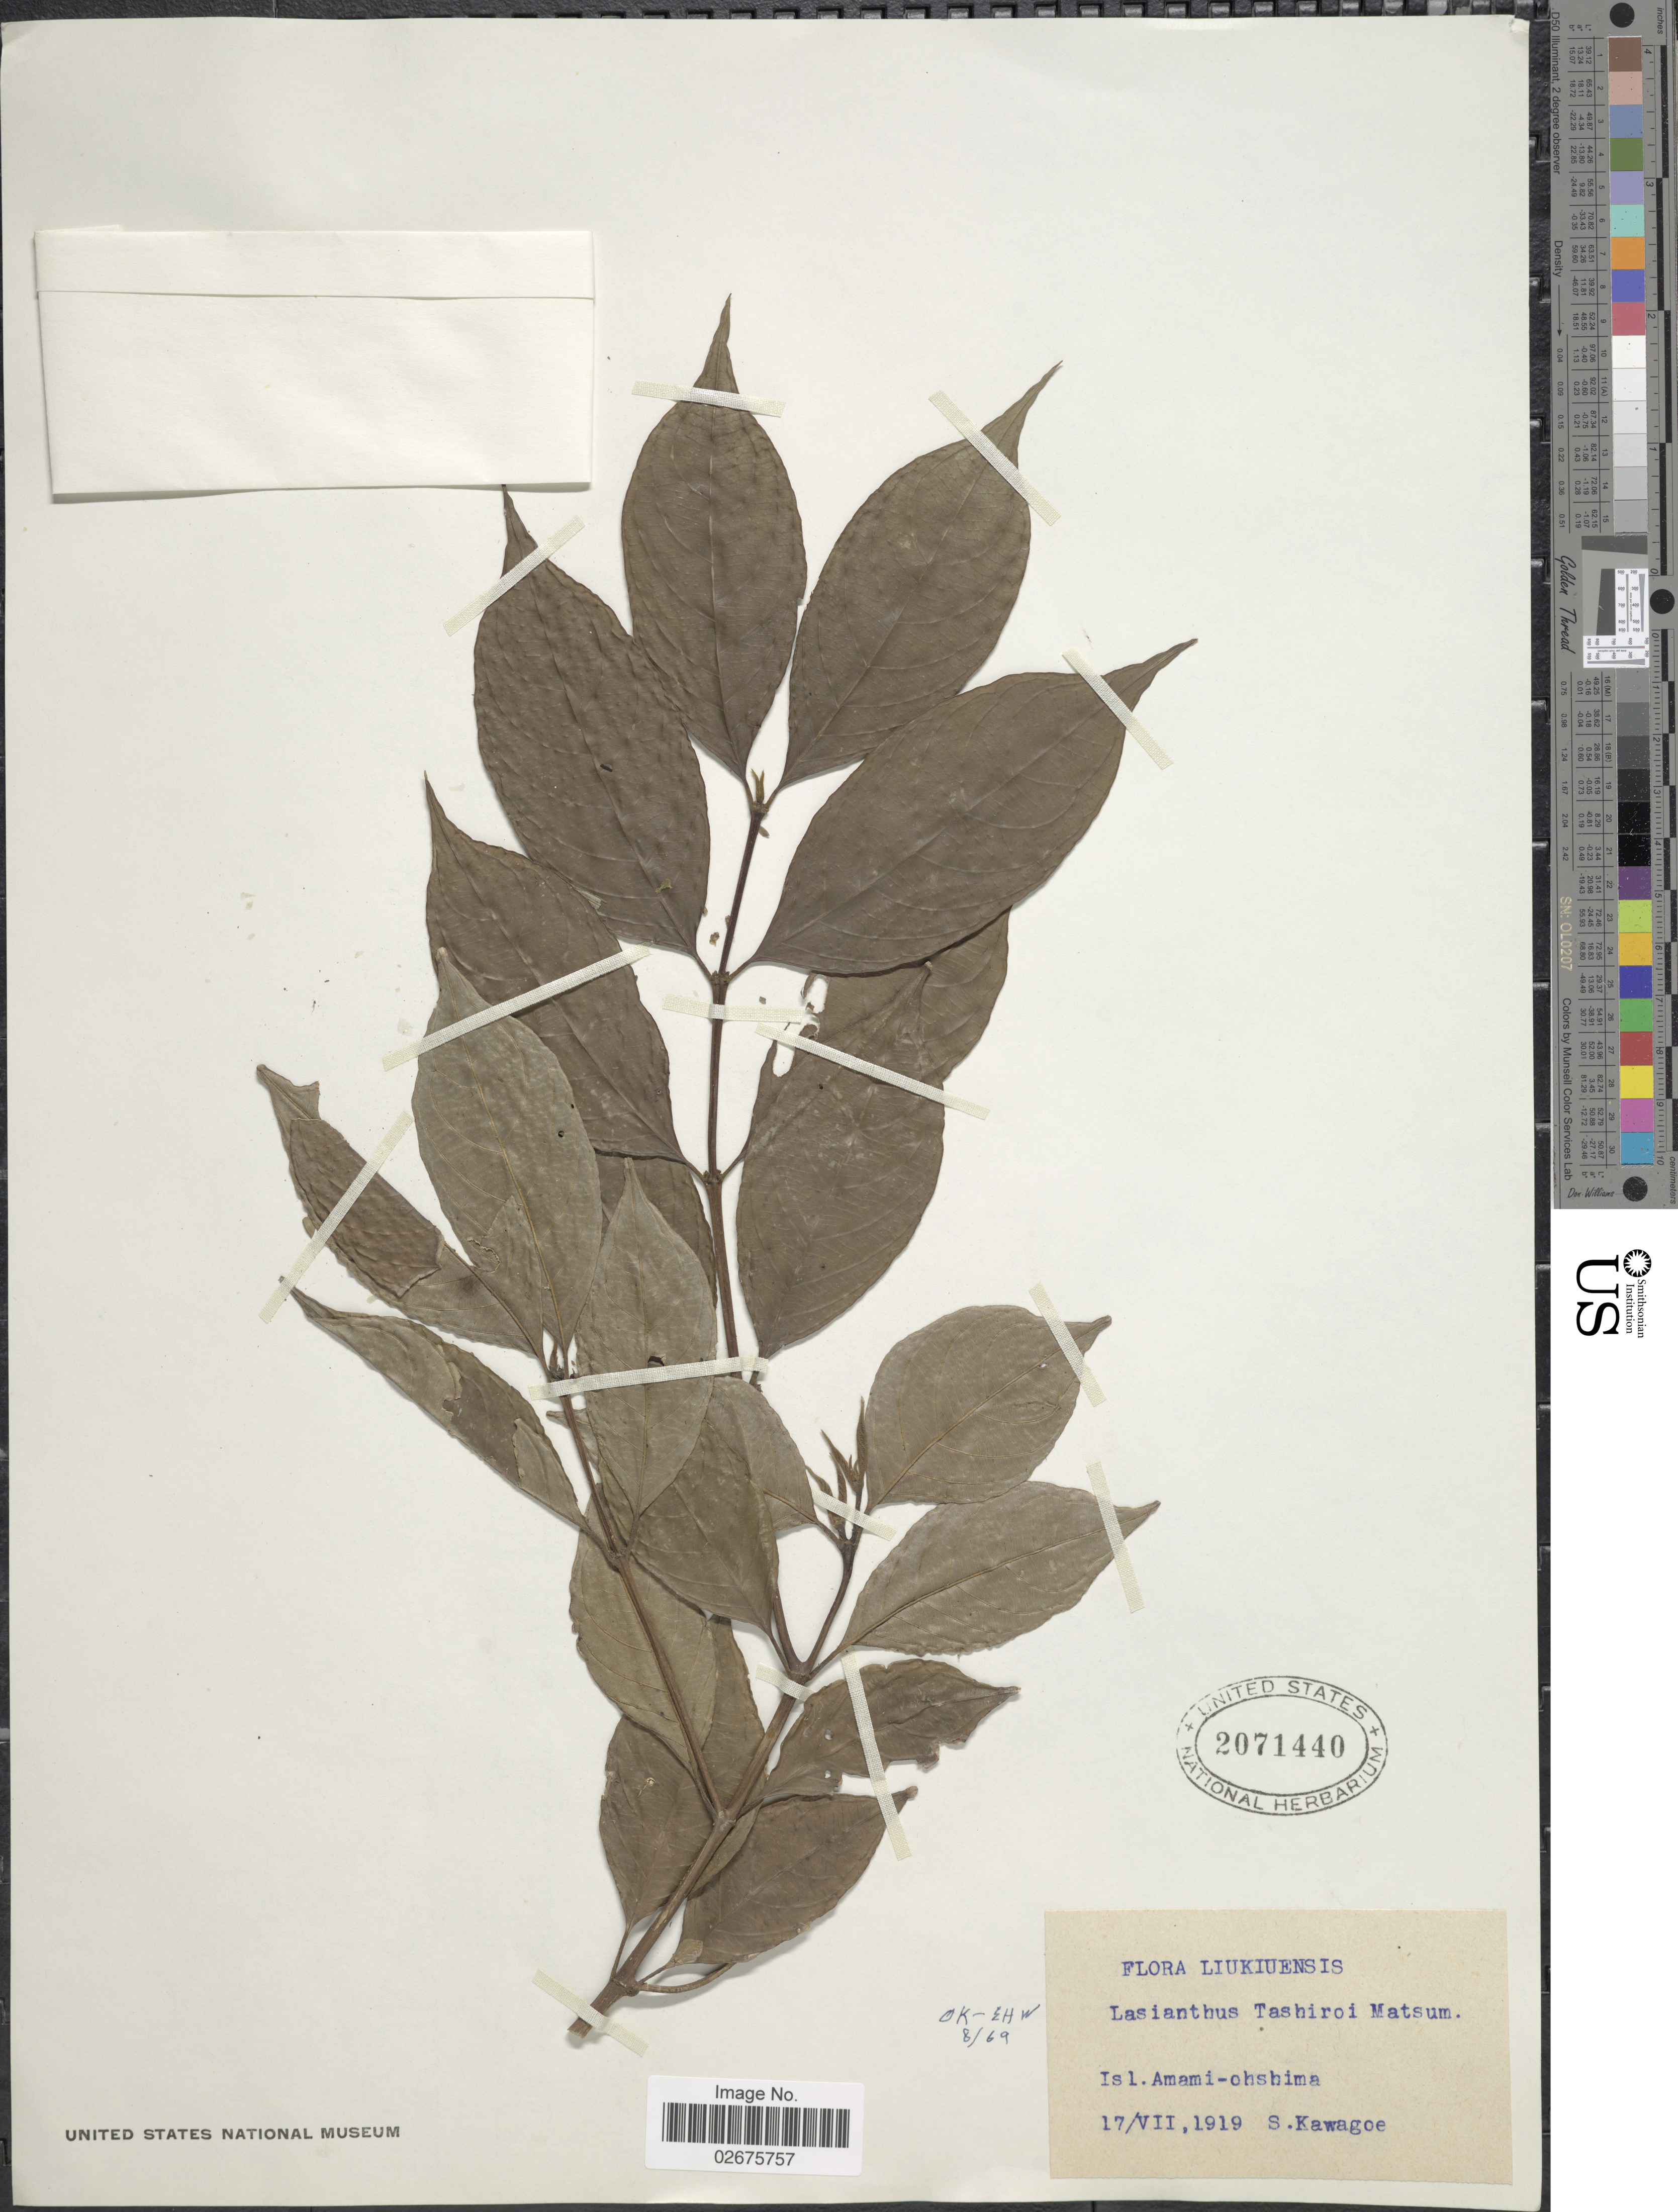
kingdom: Plantae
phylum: Tracheophyta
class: Magnoliopsida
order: Gentianales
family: Rubiaceae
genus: Lasianthus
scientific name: Lasianthus fordii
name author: Hance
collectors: S. Kawagoe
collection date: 1919-07-17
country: Japan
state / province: Okinawa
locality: Liukiuensis, Isl. Amami-ohshima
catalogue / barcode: US 2071440